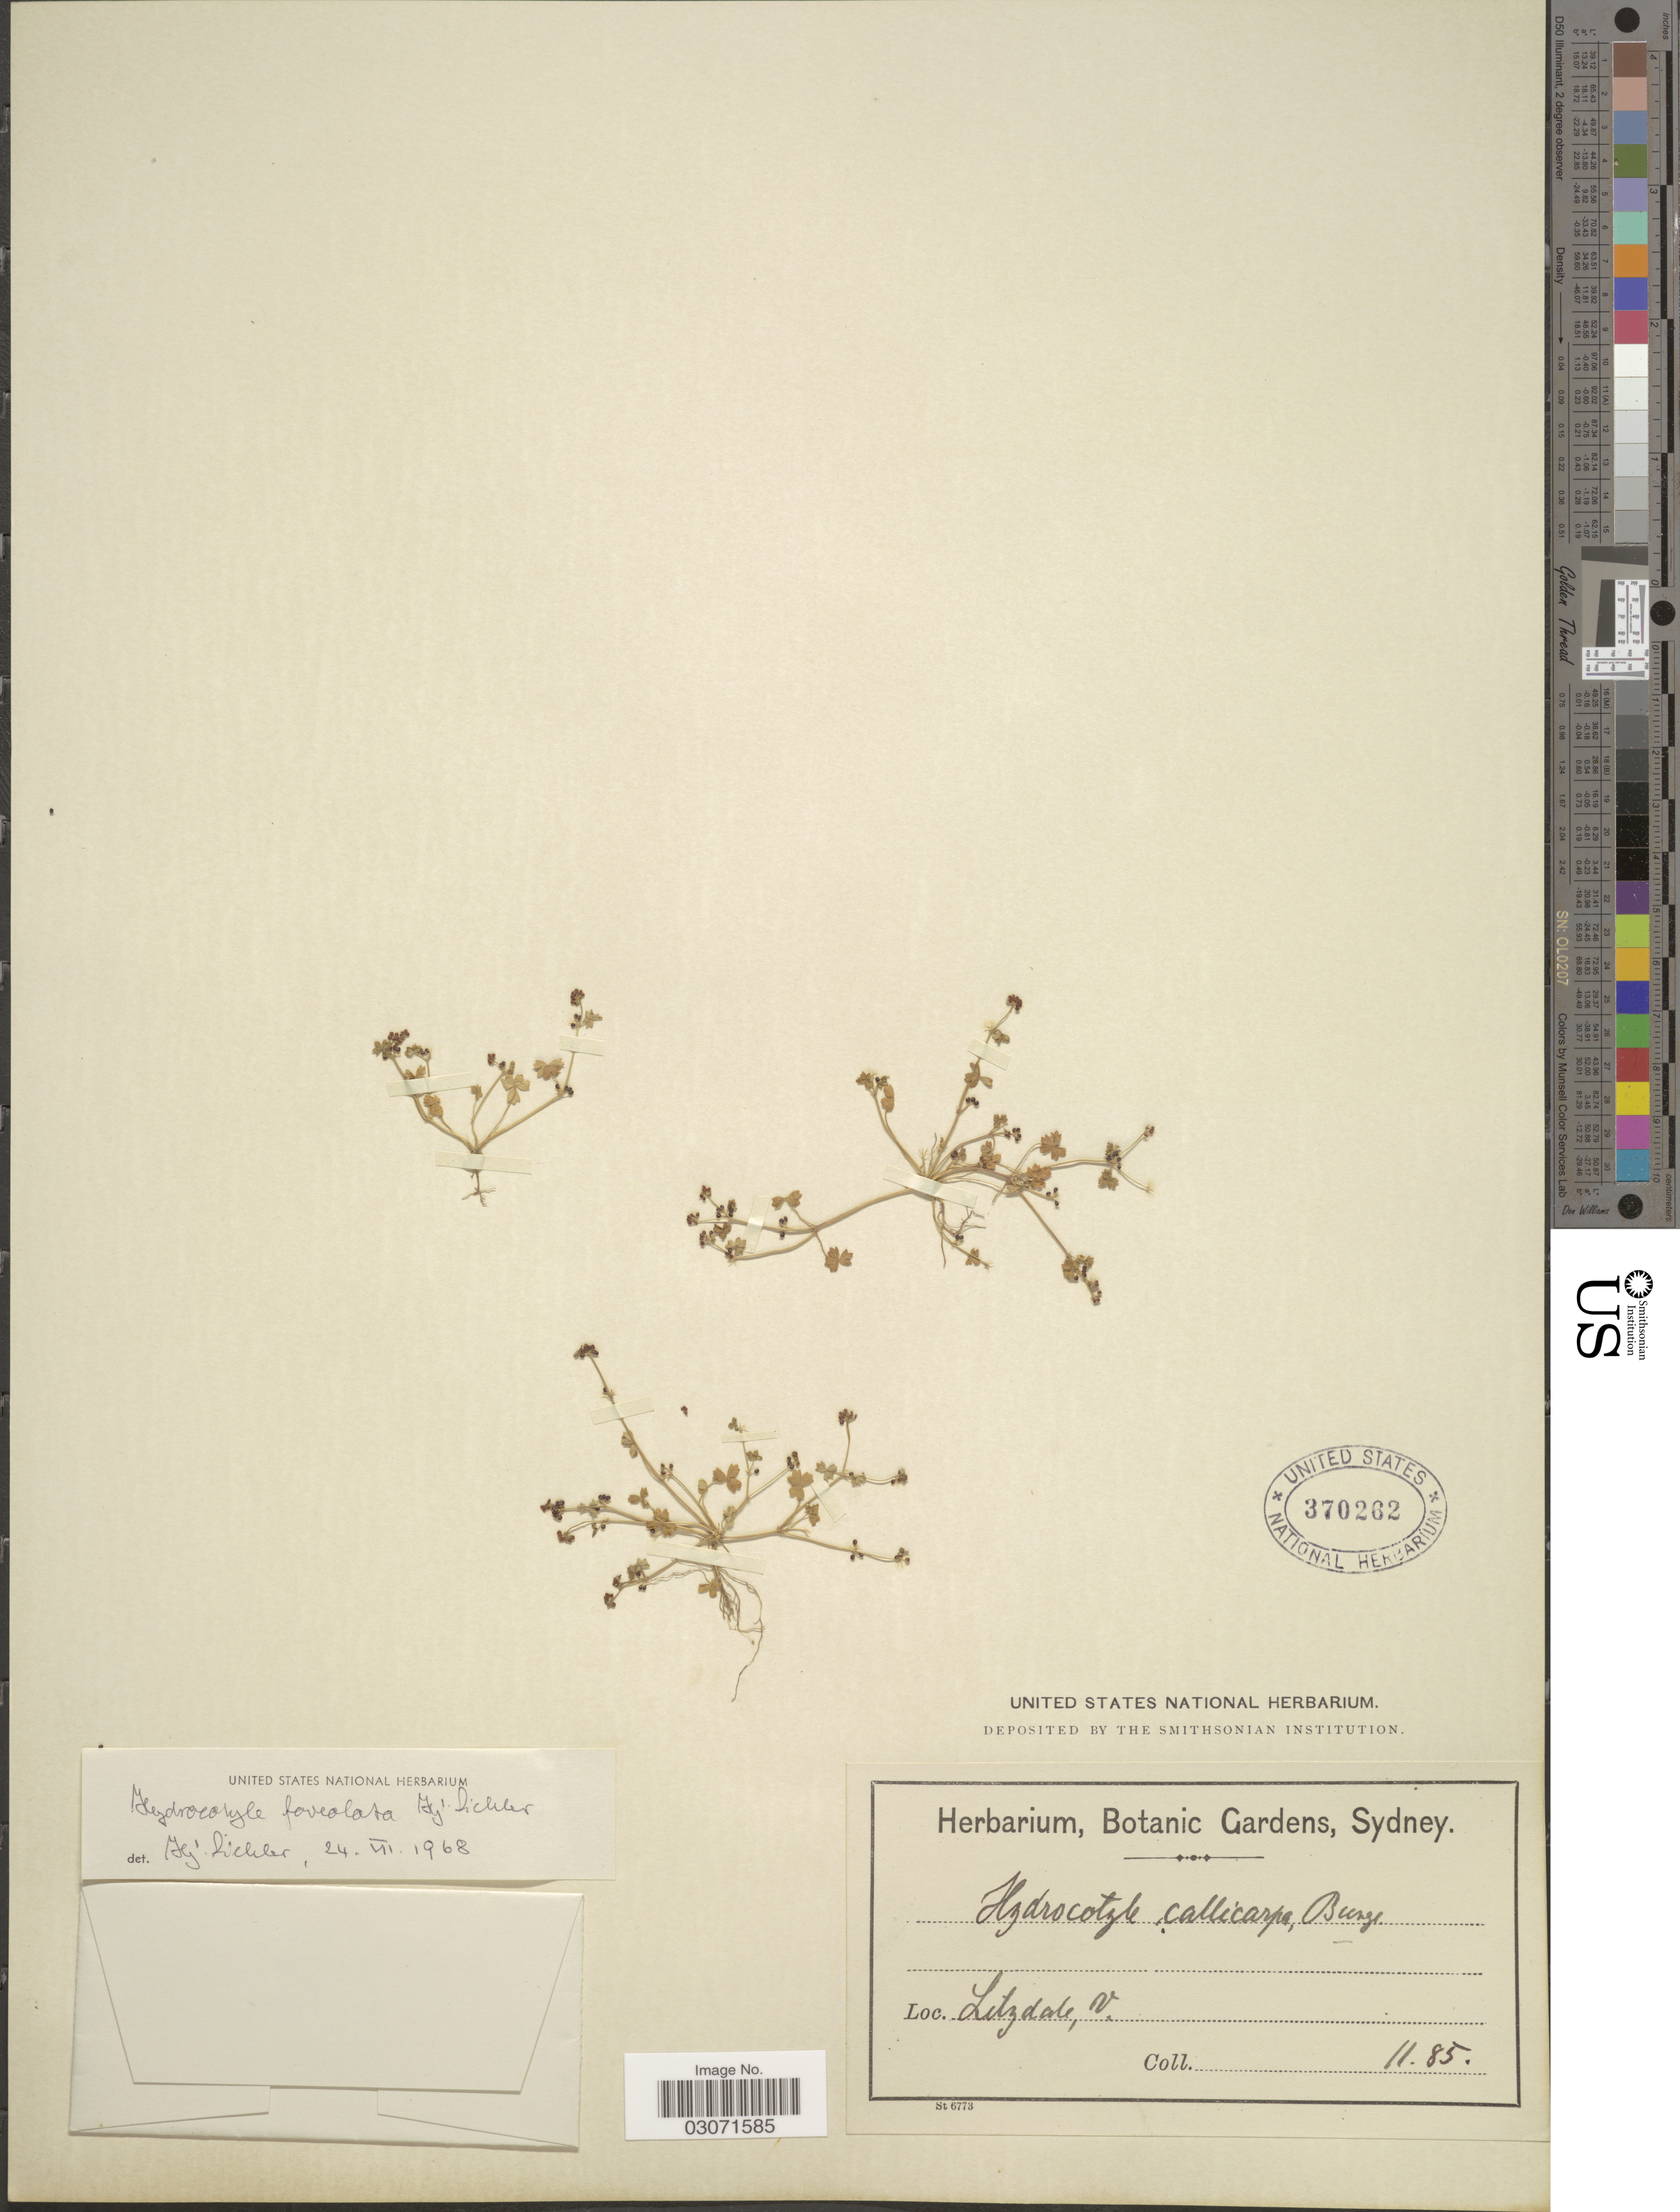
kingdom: Plantae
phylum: Tracheophyta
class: Magnoliopsida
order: Apiales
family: Araliaceae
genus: Hydrocotyle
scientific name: Hydrocotyle foveolata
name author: H. Eichler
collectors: Herbarium, Botanic Gardens, Sydney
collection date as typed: Transcribed d/m/y: /11/85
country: Australia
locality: Lilydale, V.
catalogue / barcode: US 370262